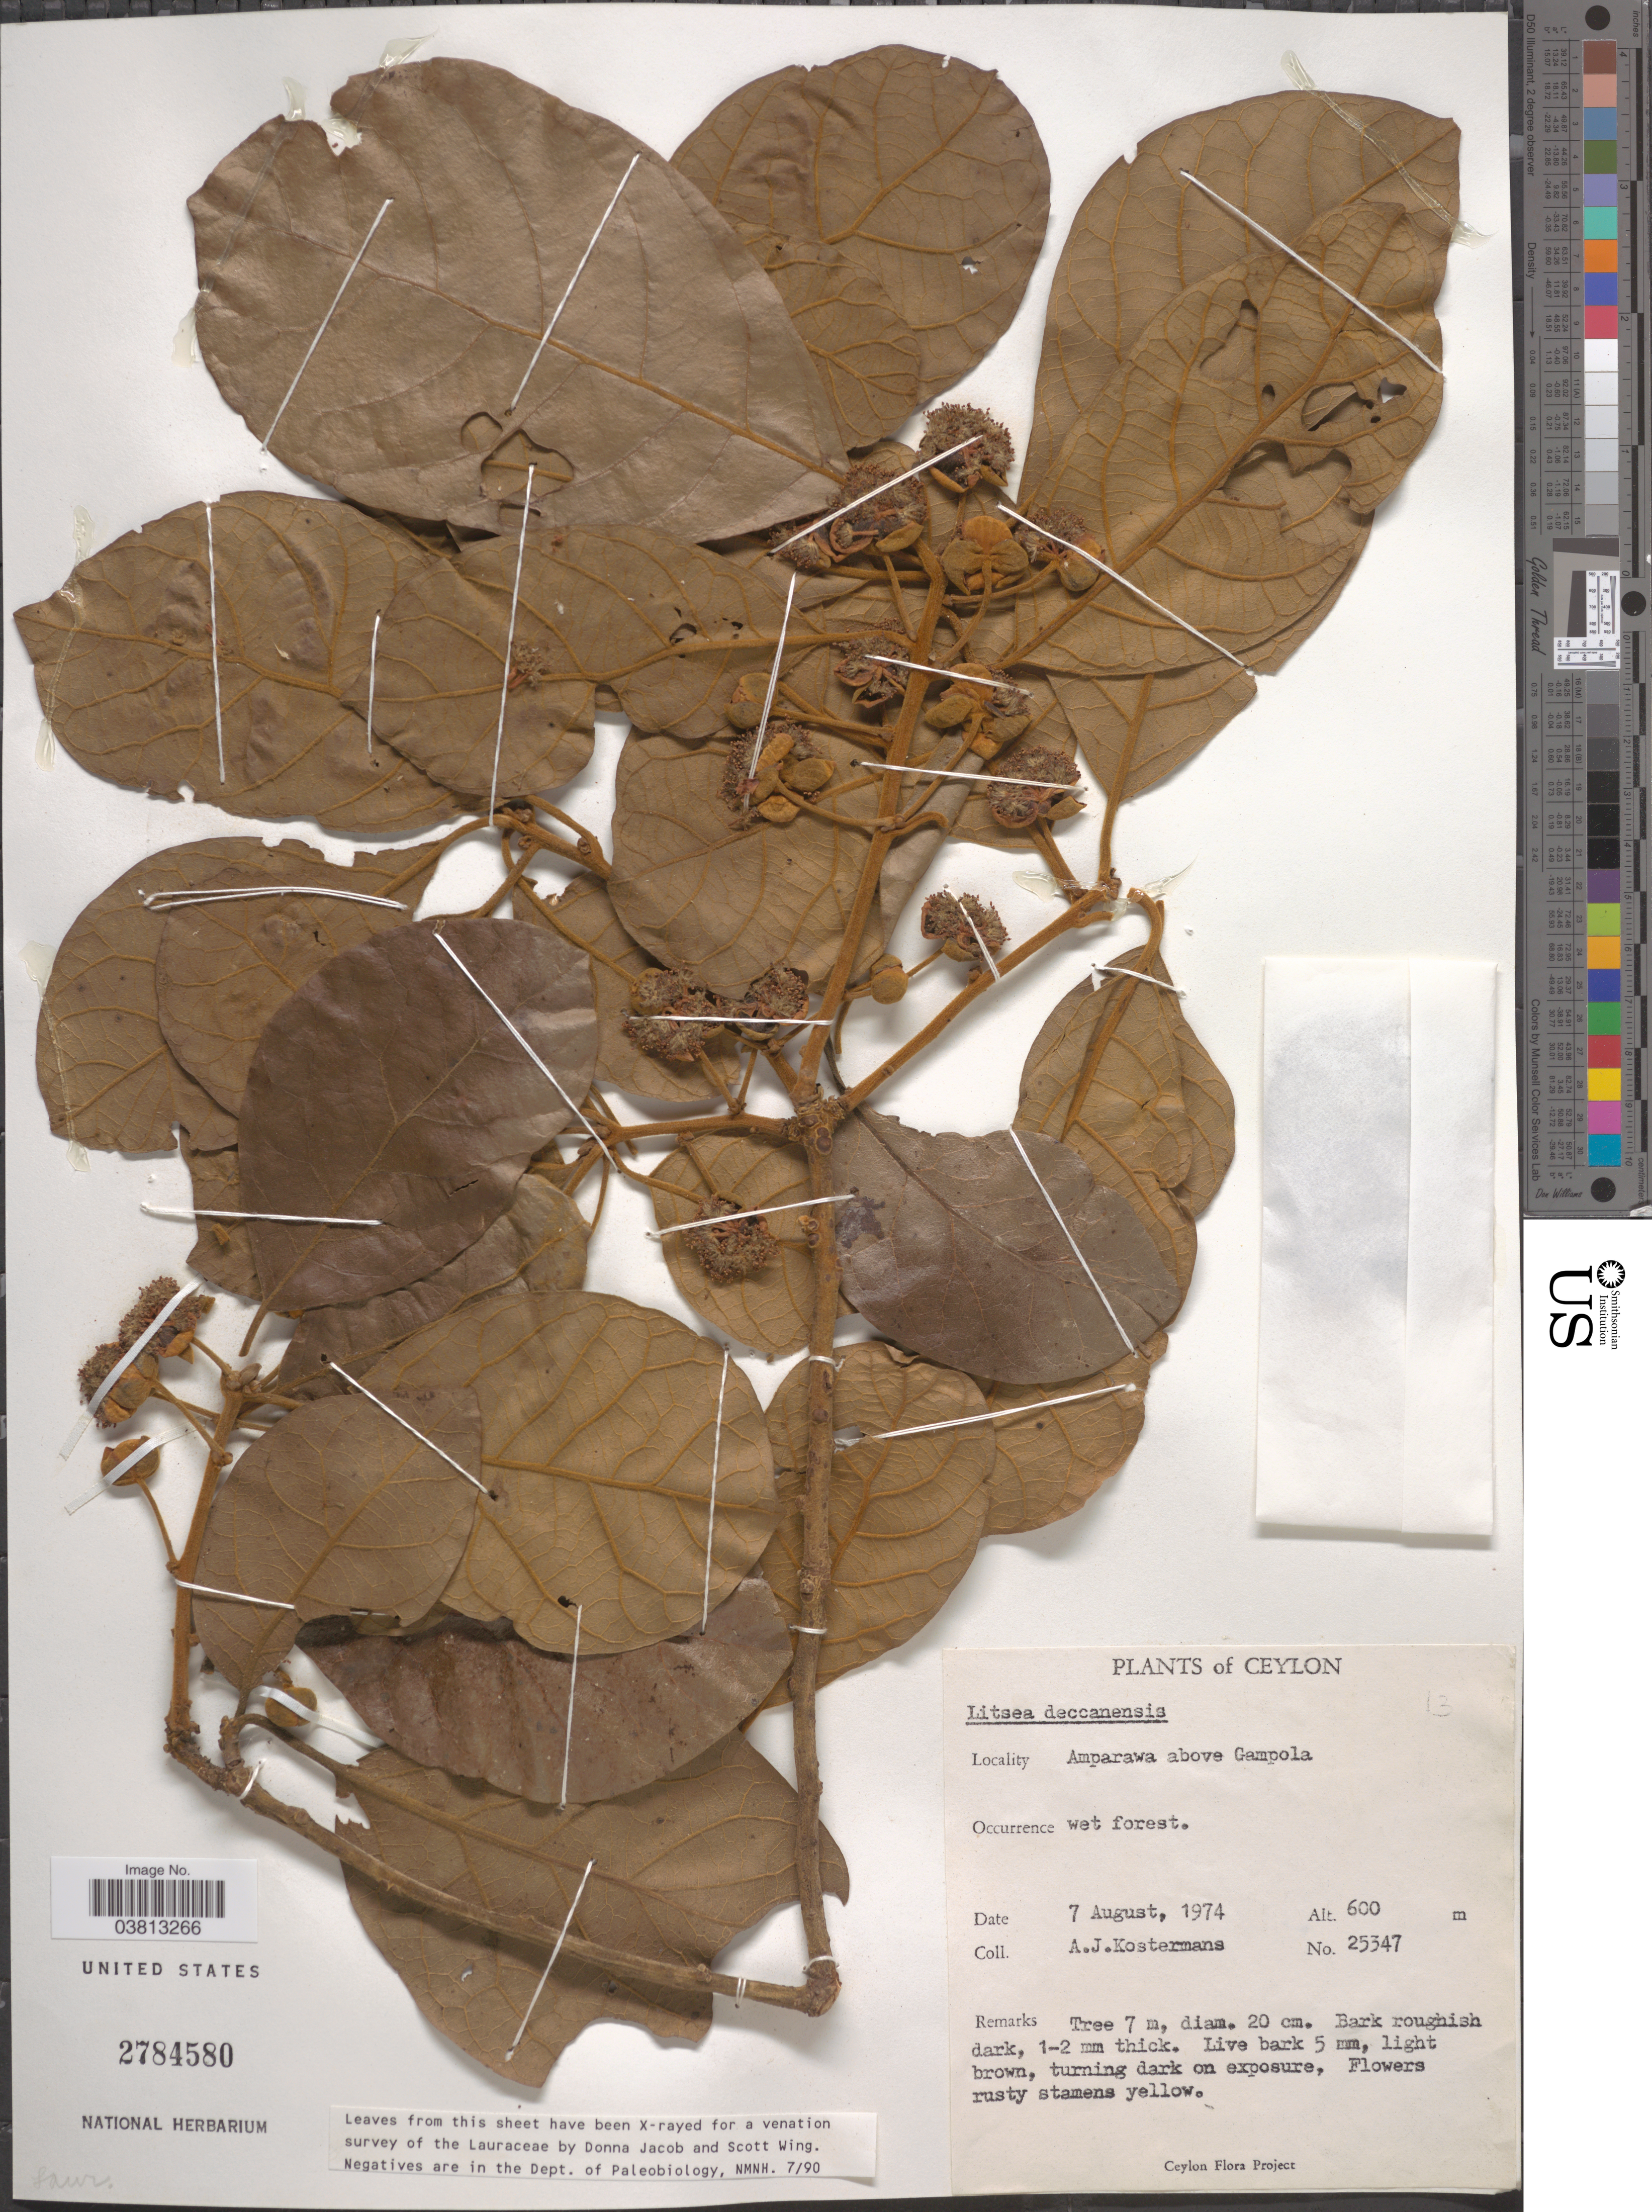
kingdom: Plantae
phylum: Tracheophyta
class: Magnoliopsida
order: Laurales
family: Lauraceae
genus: Litsea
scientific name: Litsea deccanensis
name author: Gamble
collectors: A. J. G. Kostermans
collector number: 25347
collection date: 1974-08-07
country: Sri Lanka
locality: Ceylon. Amparawa above Gampola.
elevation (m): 600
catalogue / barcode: US 2784580